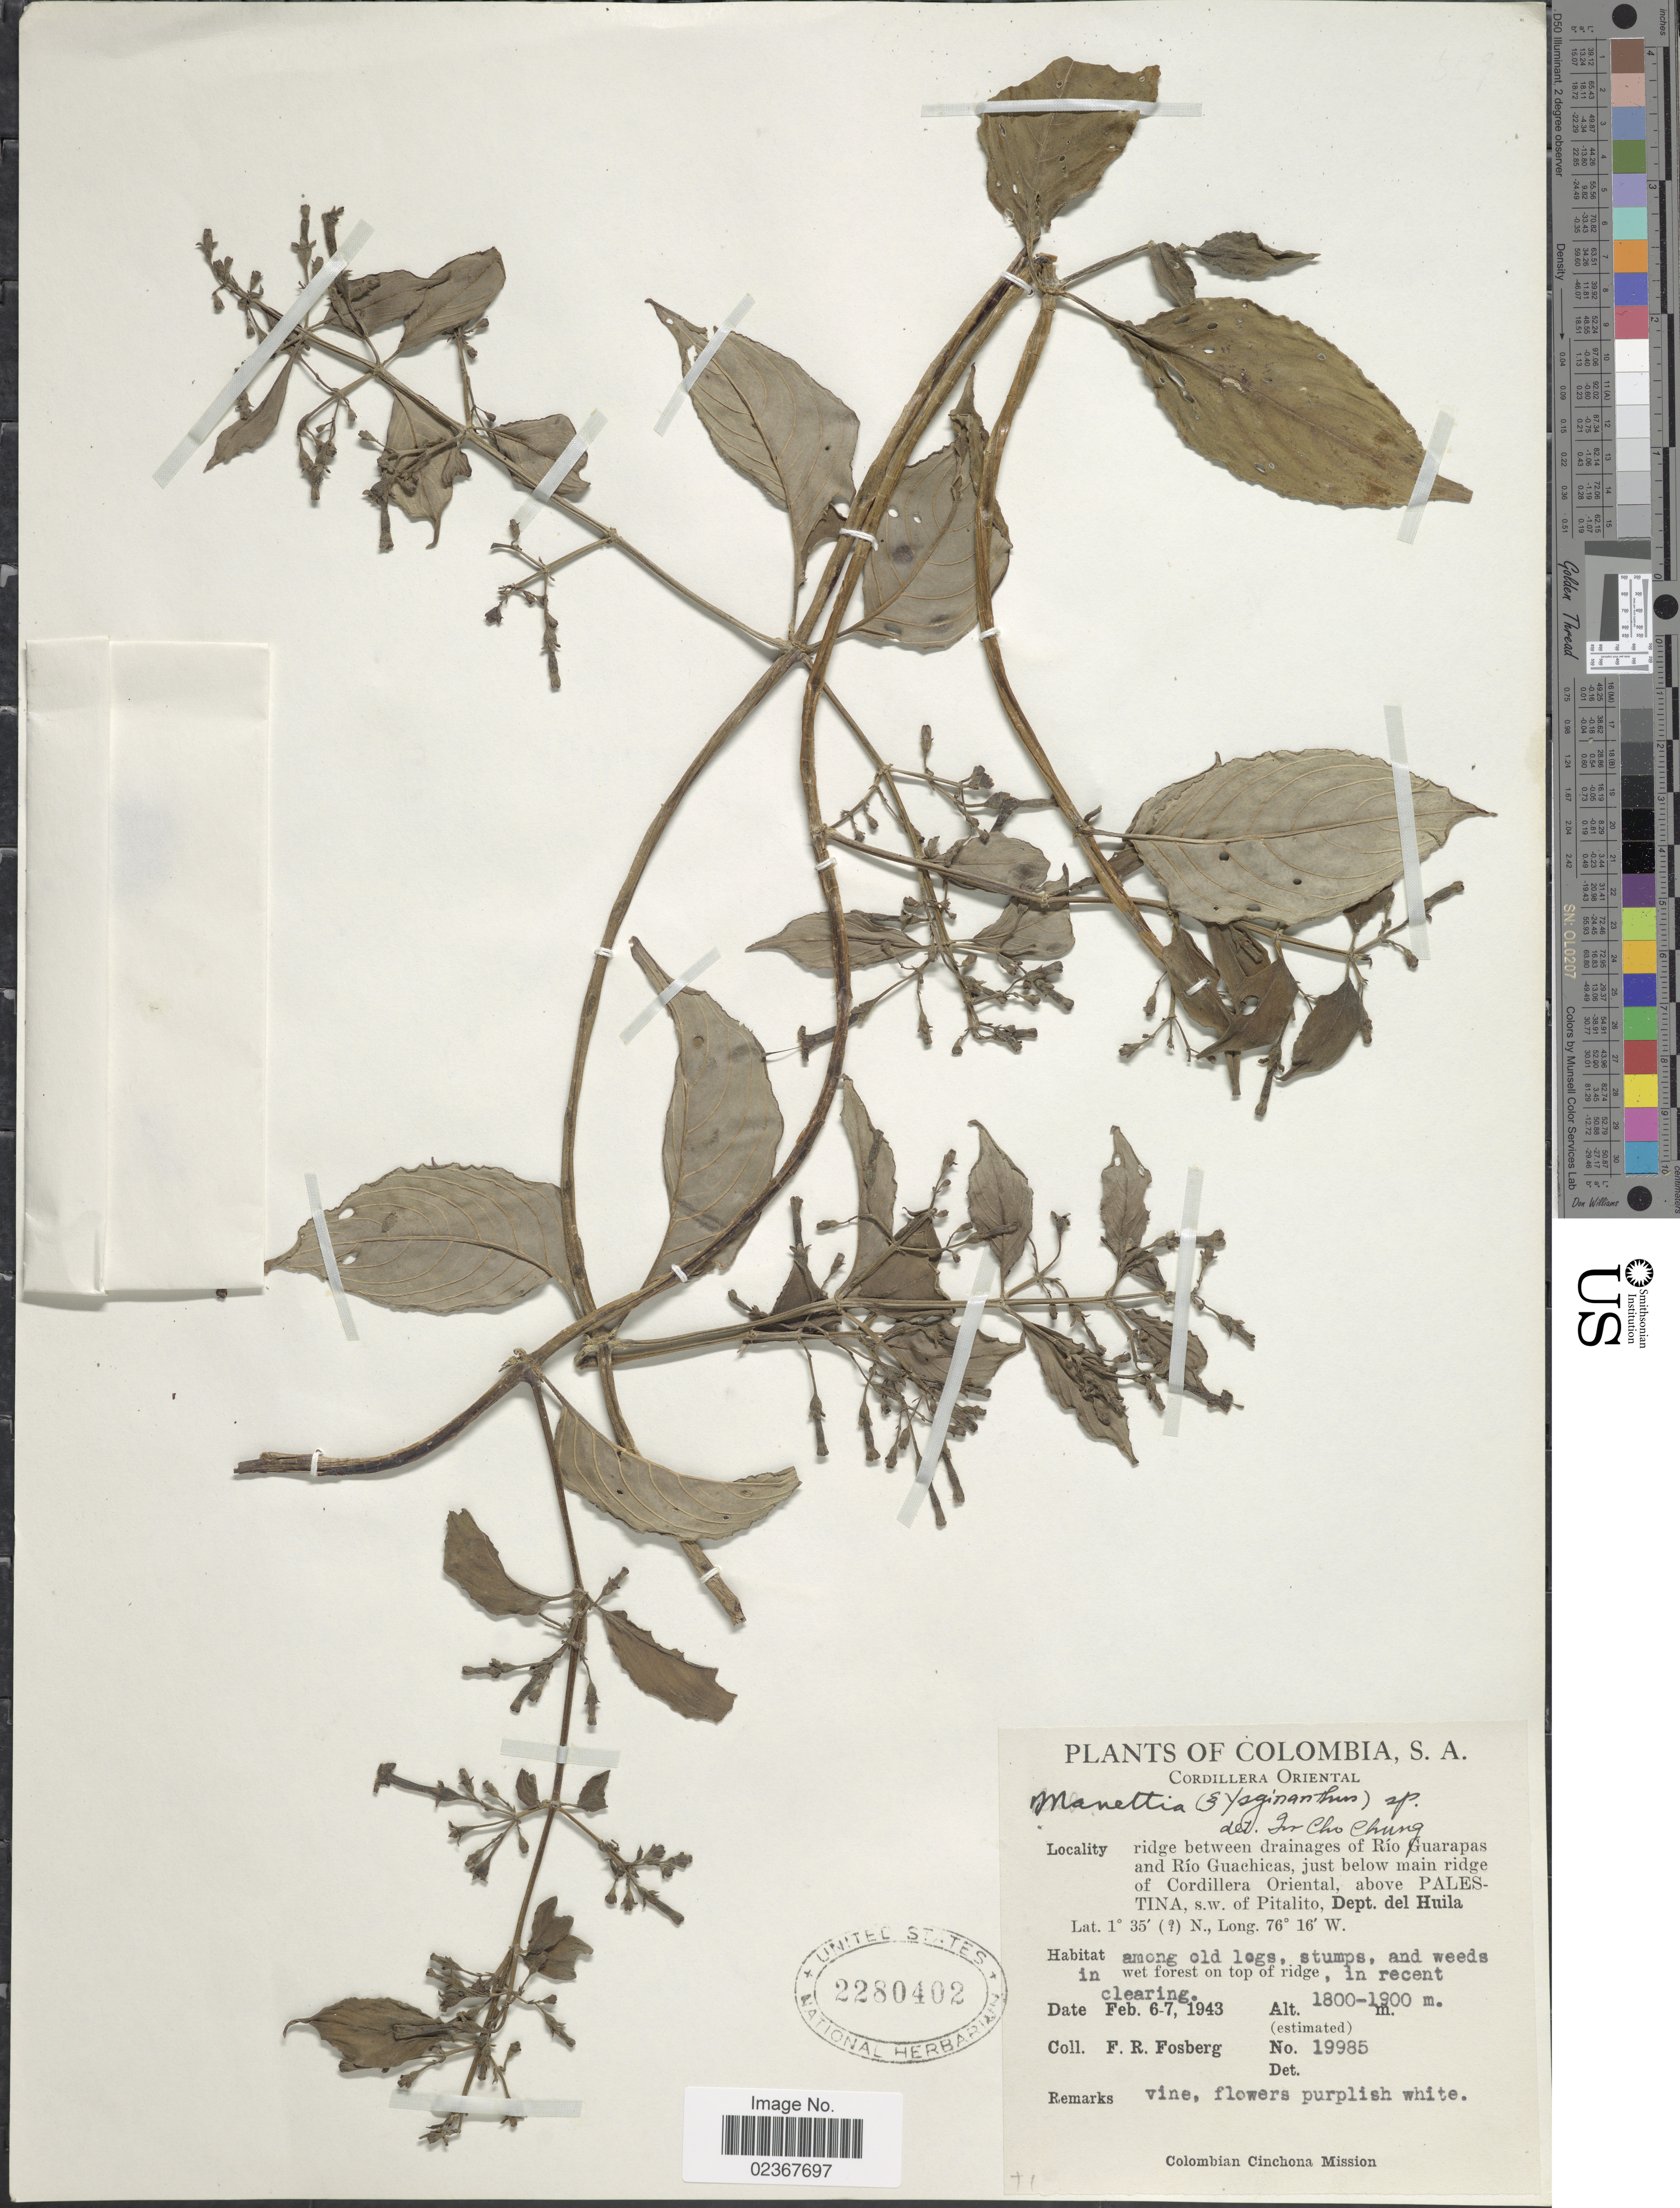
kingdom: Plantae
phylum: Tracheophyta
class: Magnoliopsida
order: Gentianales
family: Rubiaceae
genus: Manettia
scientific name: Manettia sp.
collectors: F. R. Fosberg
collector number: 19985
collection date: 1943-02-06/1943-02-07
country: Colombia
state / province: Huila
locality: Cordillera Oriental, ridge between drainages of Río Guarapas and Río Guachicas, just below main ridge of Cordillera Oriental, above Palestina, s.w. of Pitalito, Dept. del Huila, among old logs, stumps, and weeds in wet forest on top of ridge, in recent clearing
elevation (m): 1800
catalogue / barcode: US 2280402